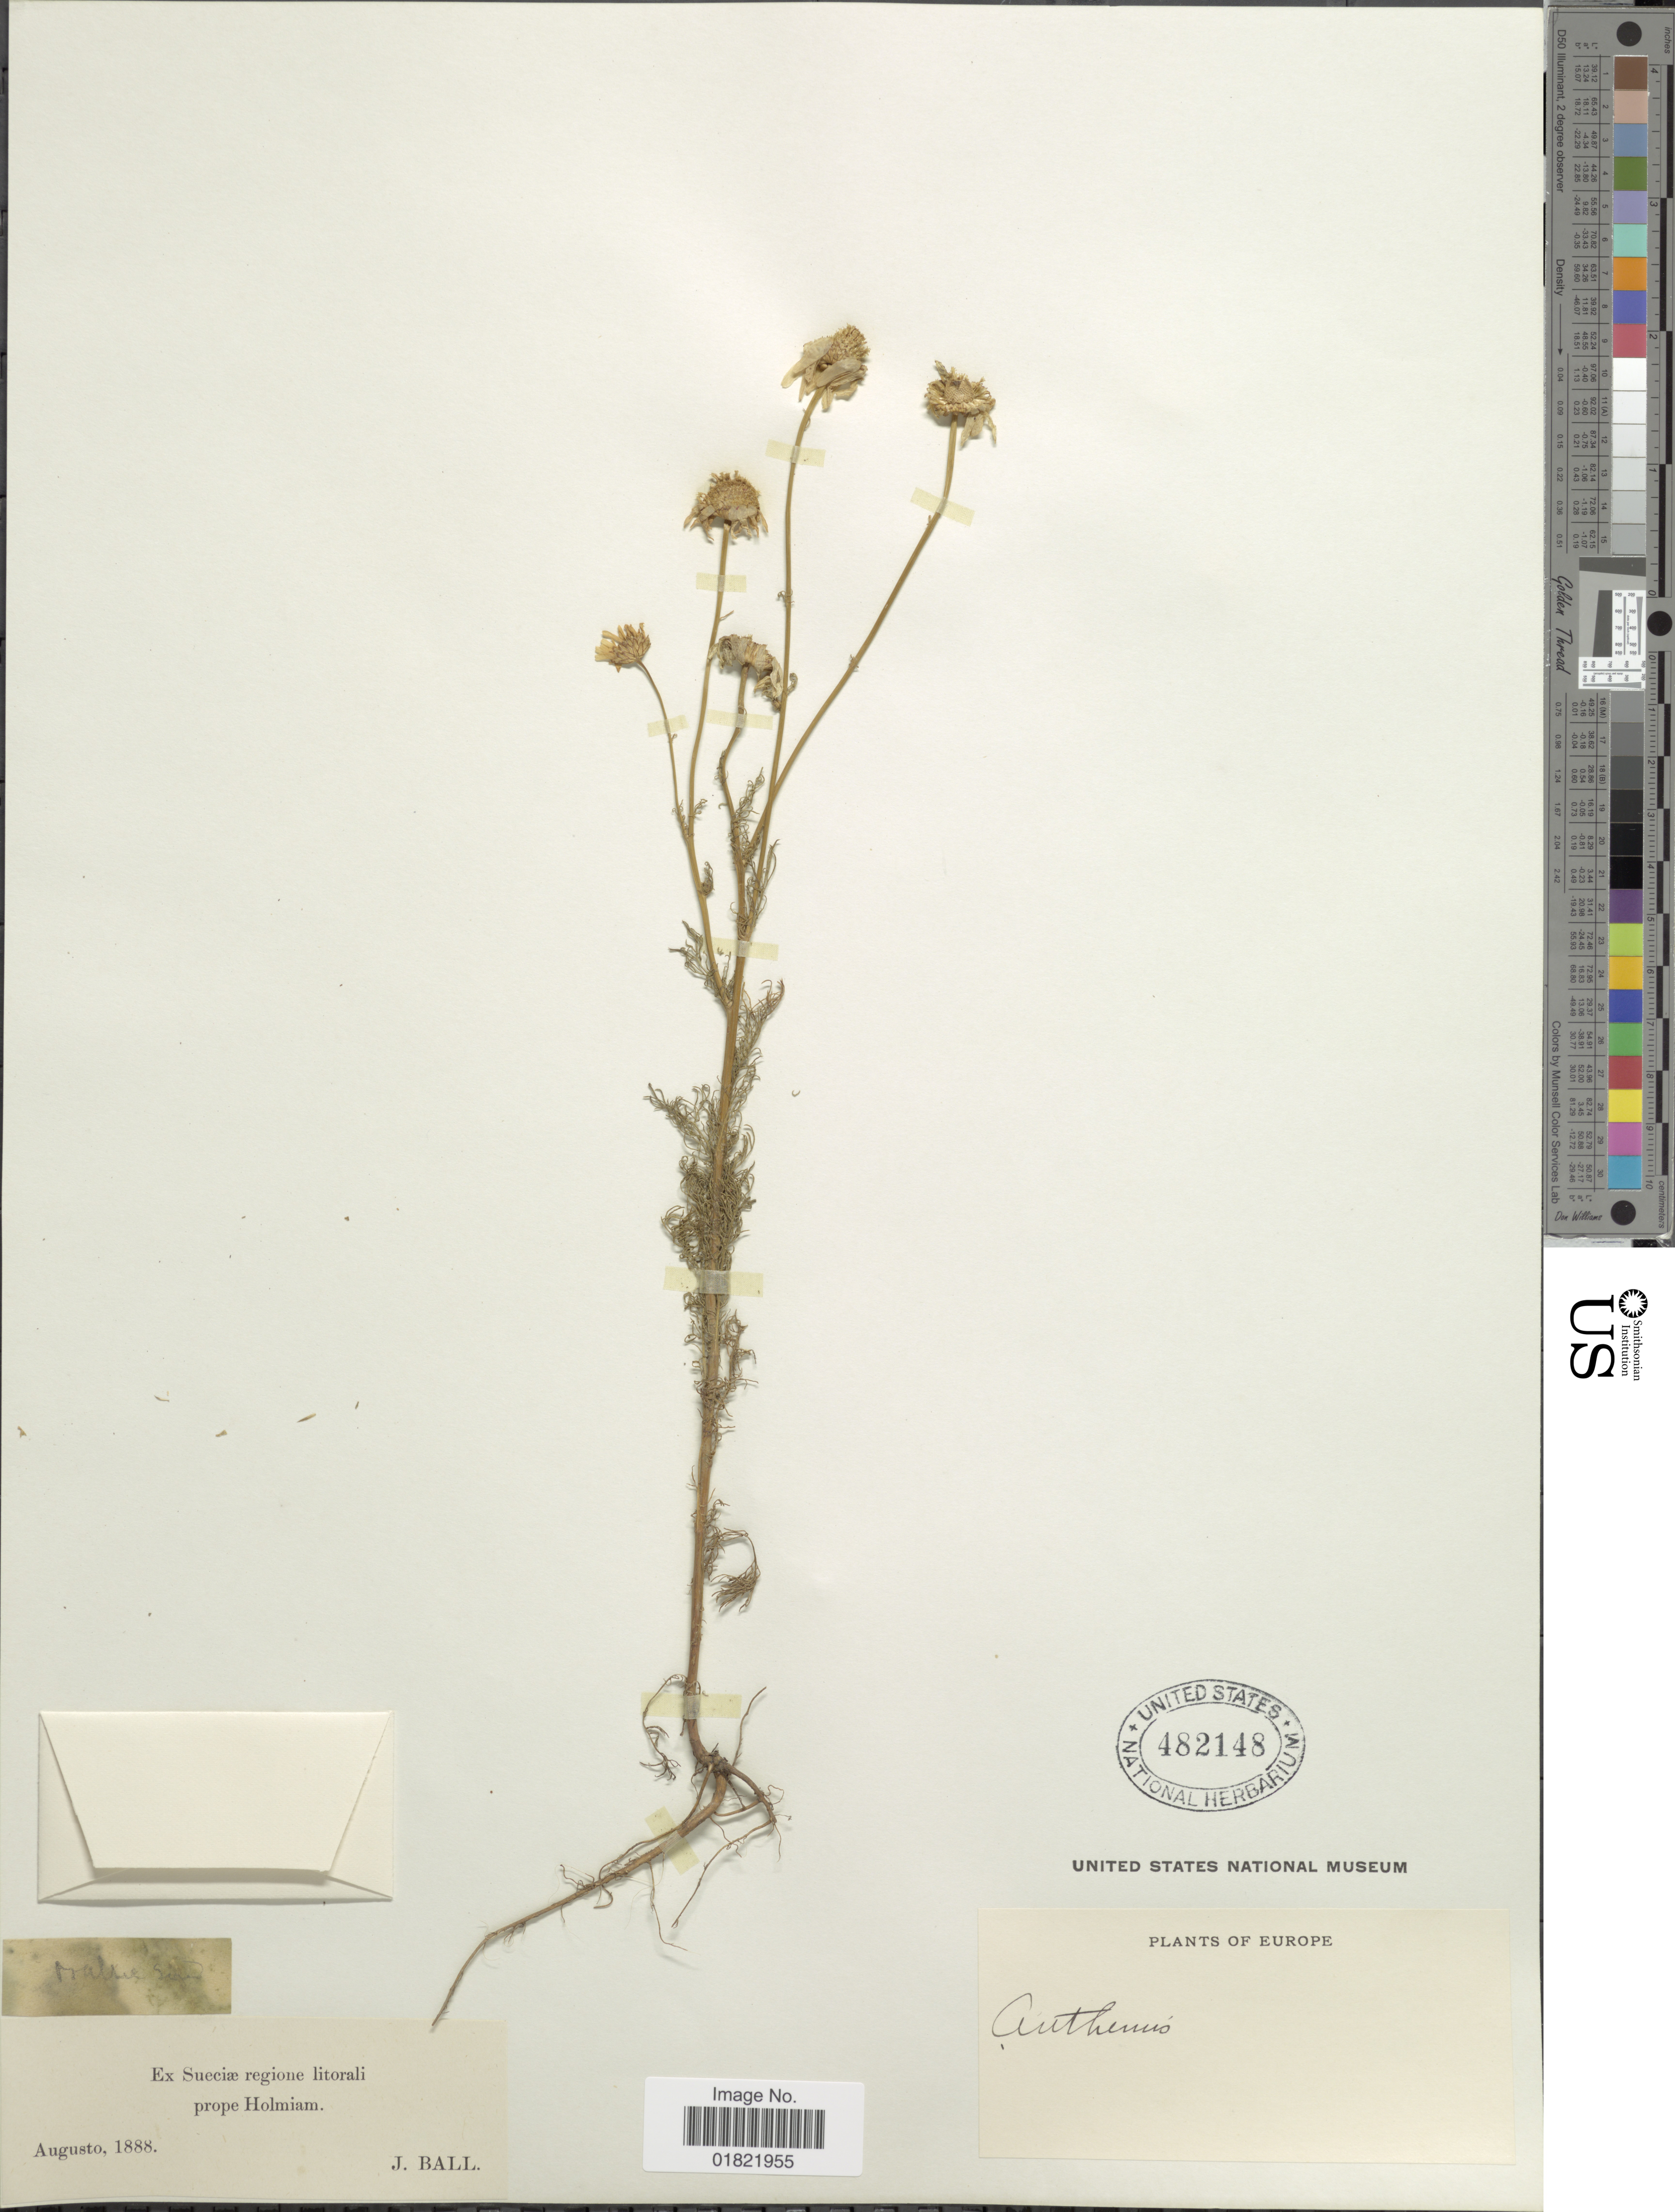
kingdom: Plantae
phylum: Tracheophyta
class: Magnoliopsida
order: Asterales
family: Asteraceae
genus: Anthemis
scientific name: Anthemis sp.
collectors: J. Ball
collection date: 1888-08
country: Sweden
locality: Sueciae regione litorali prope Holmiam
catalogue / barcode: US 482148